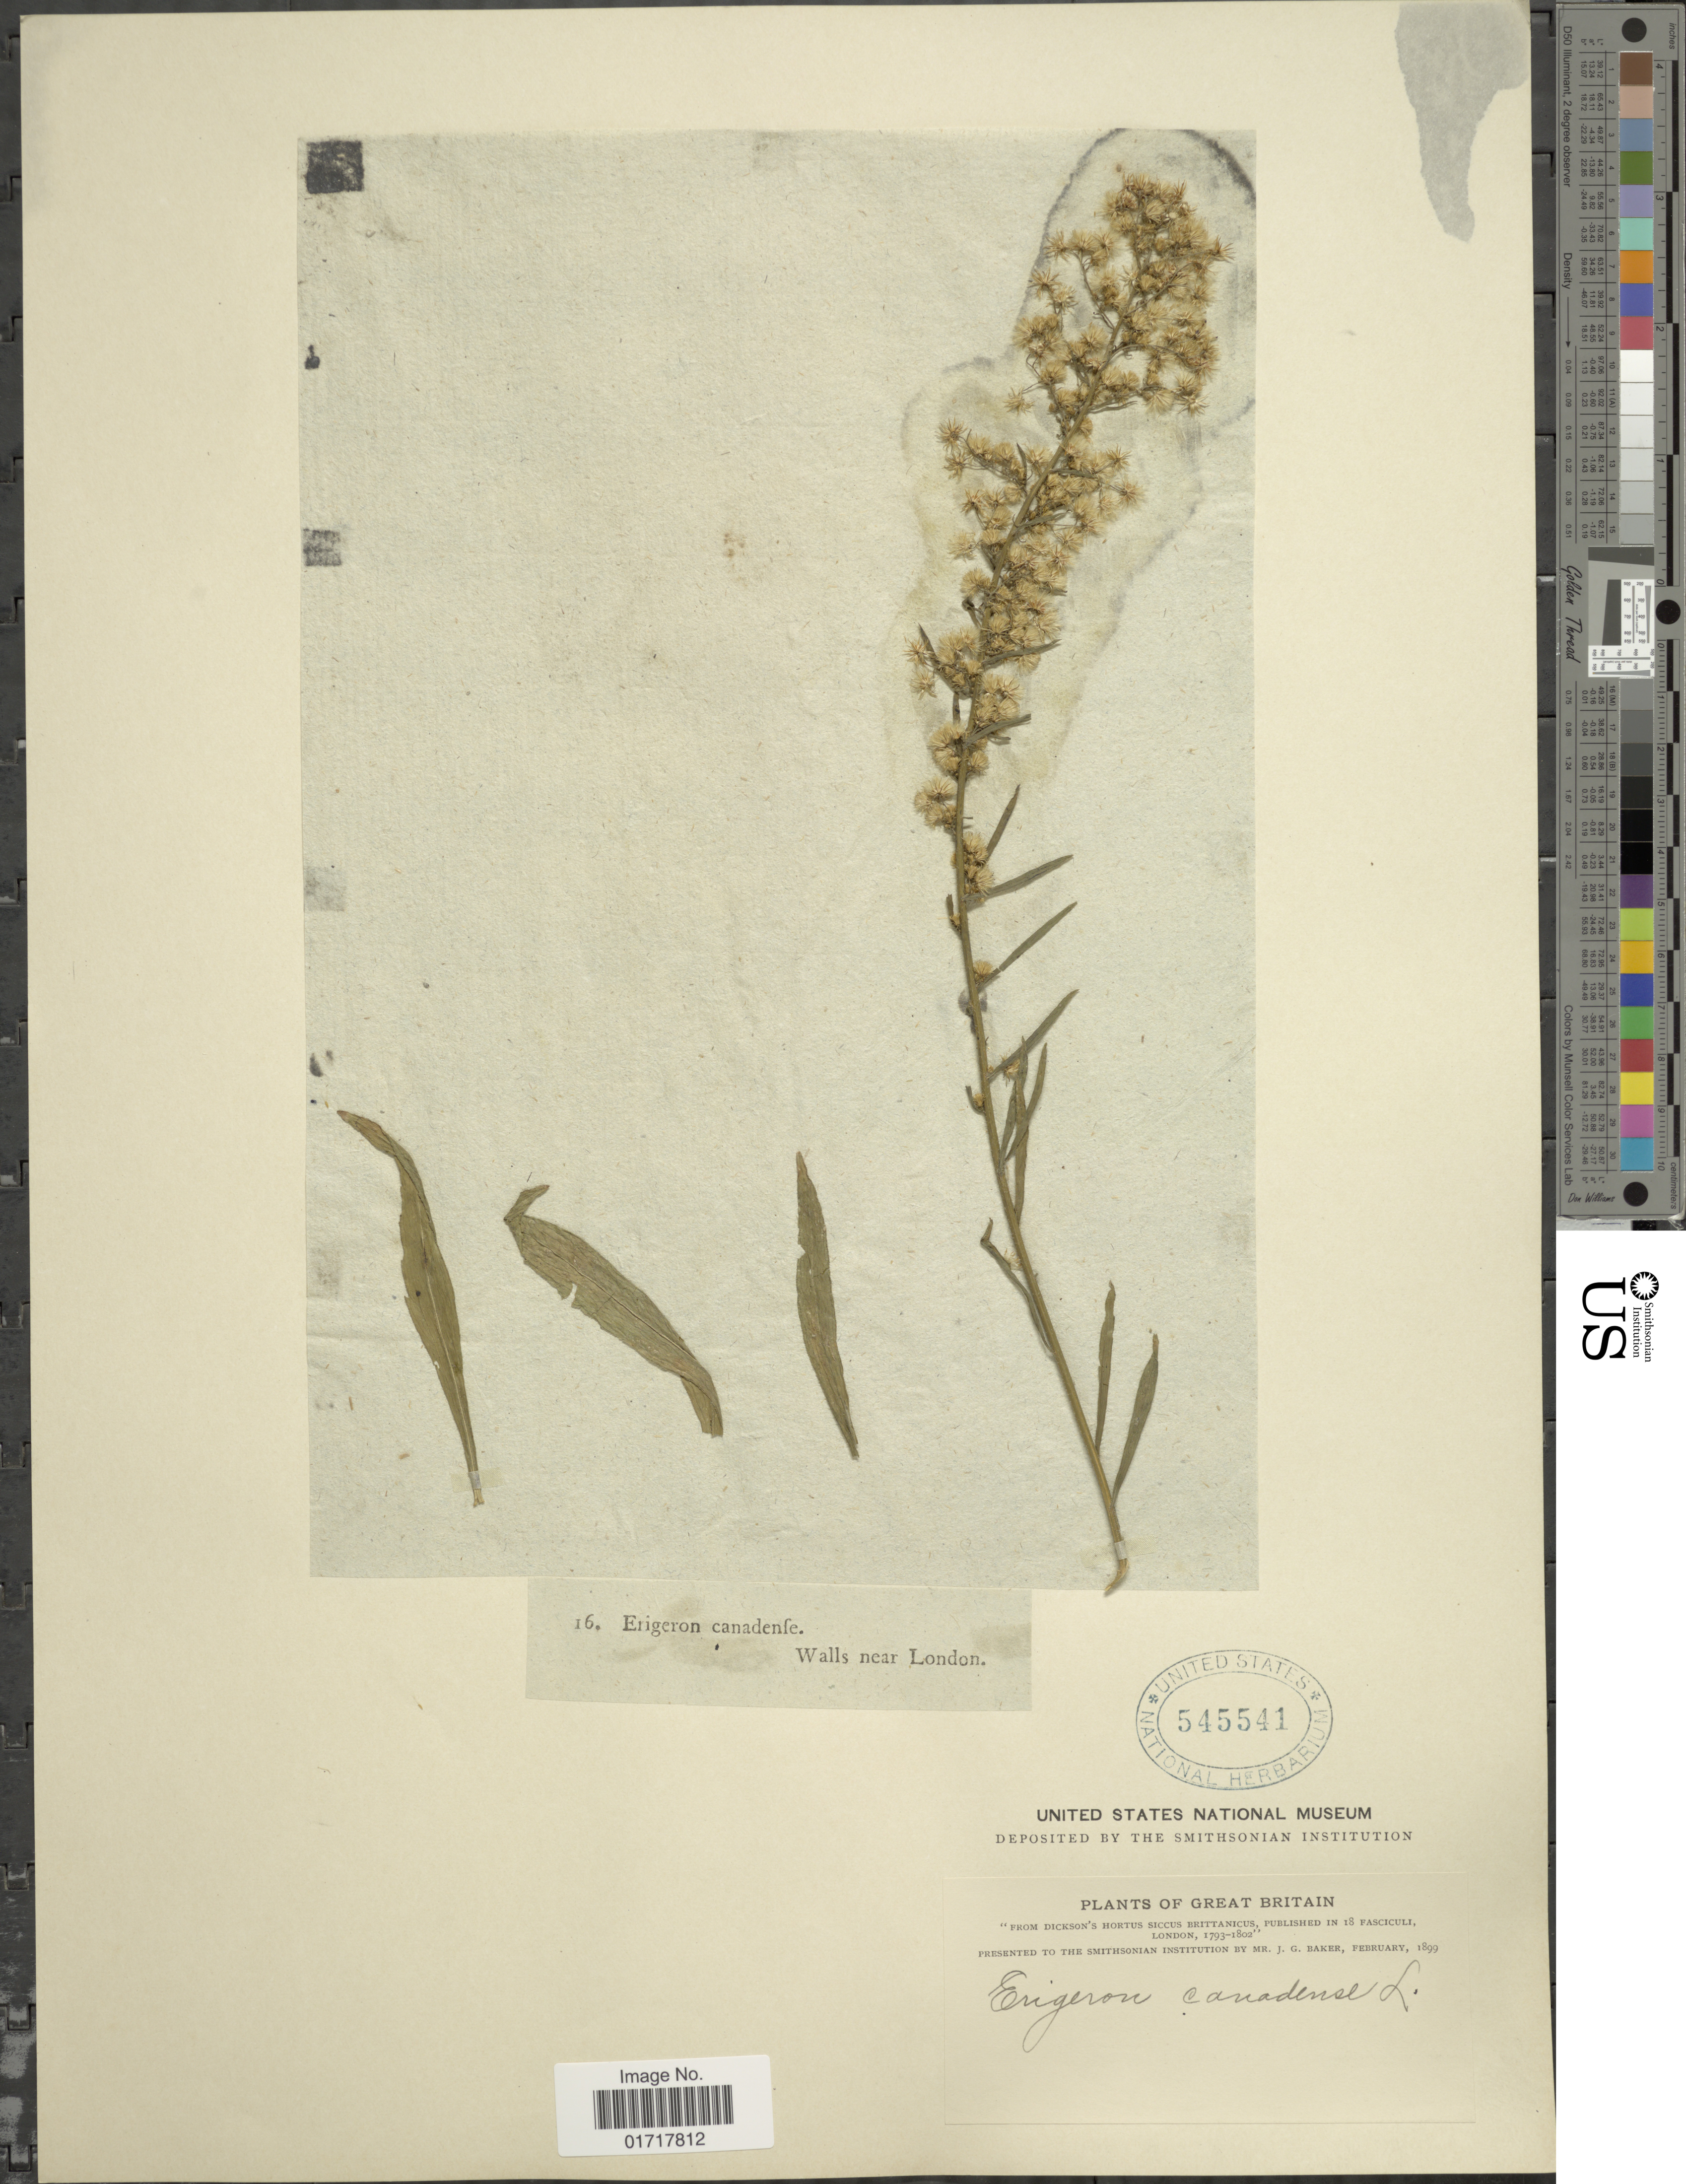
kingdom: Plantae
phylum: Tracheophyta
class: Magnoliopsida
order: Asterales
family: Asteraceae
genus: Conyza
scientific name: Conyza canadensis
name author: (L.) Cronq.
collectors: J. G. Baker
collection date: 1899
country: United Kingdom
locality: Great Britain. walls near London.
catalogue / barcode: US 545541